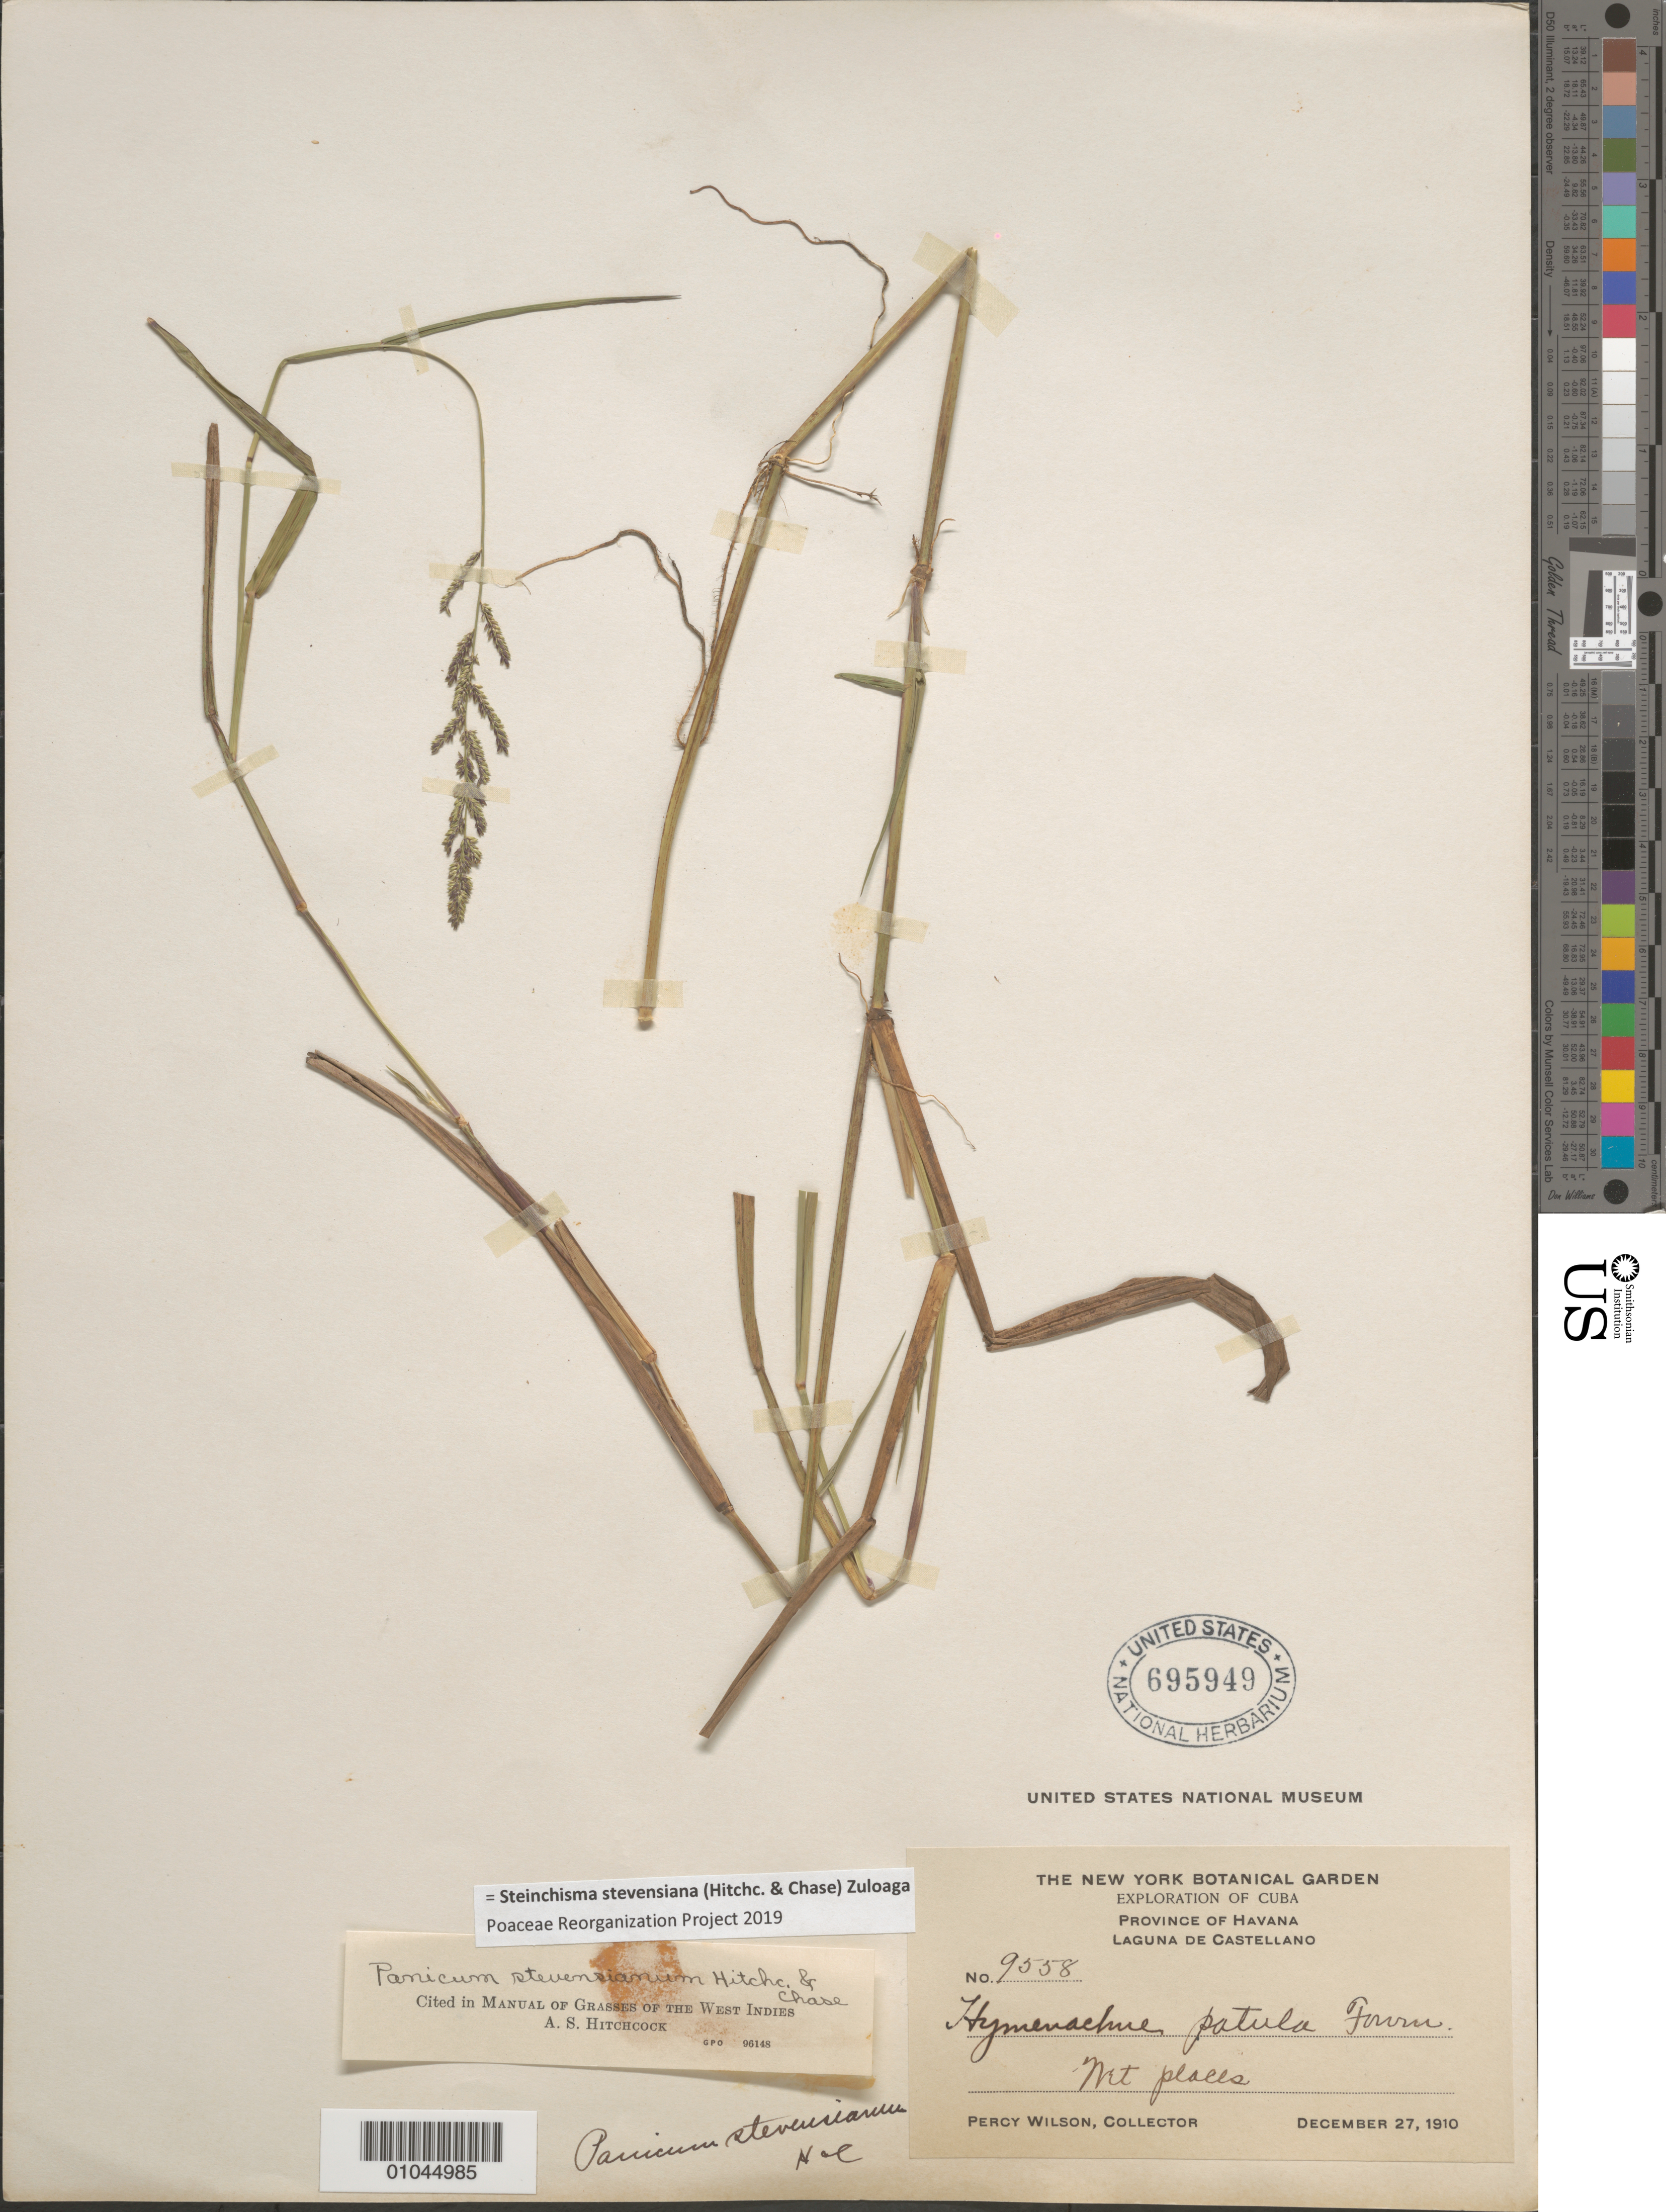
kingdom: Plantae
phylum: Tracheophyta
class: Liliopsida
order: Poales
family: Poaceae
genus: Panicum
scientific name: Panicum stevensianum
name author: Hitchc. & Chase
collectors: P. Wilson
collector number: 9558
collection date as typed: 27 Dec 1910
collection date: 1910-12-27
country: Cuba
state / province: La Habana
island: Cuba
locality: Laguna de Castellano, Mt Places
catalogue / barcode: US 695949